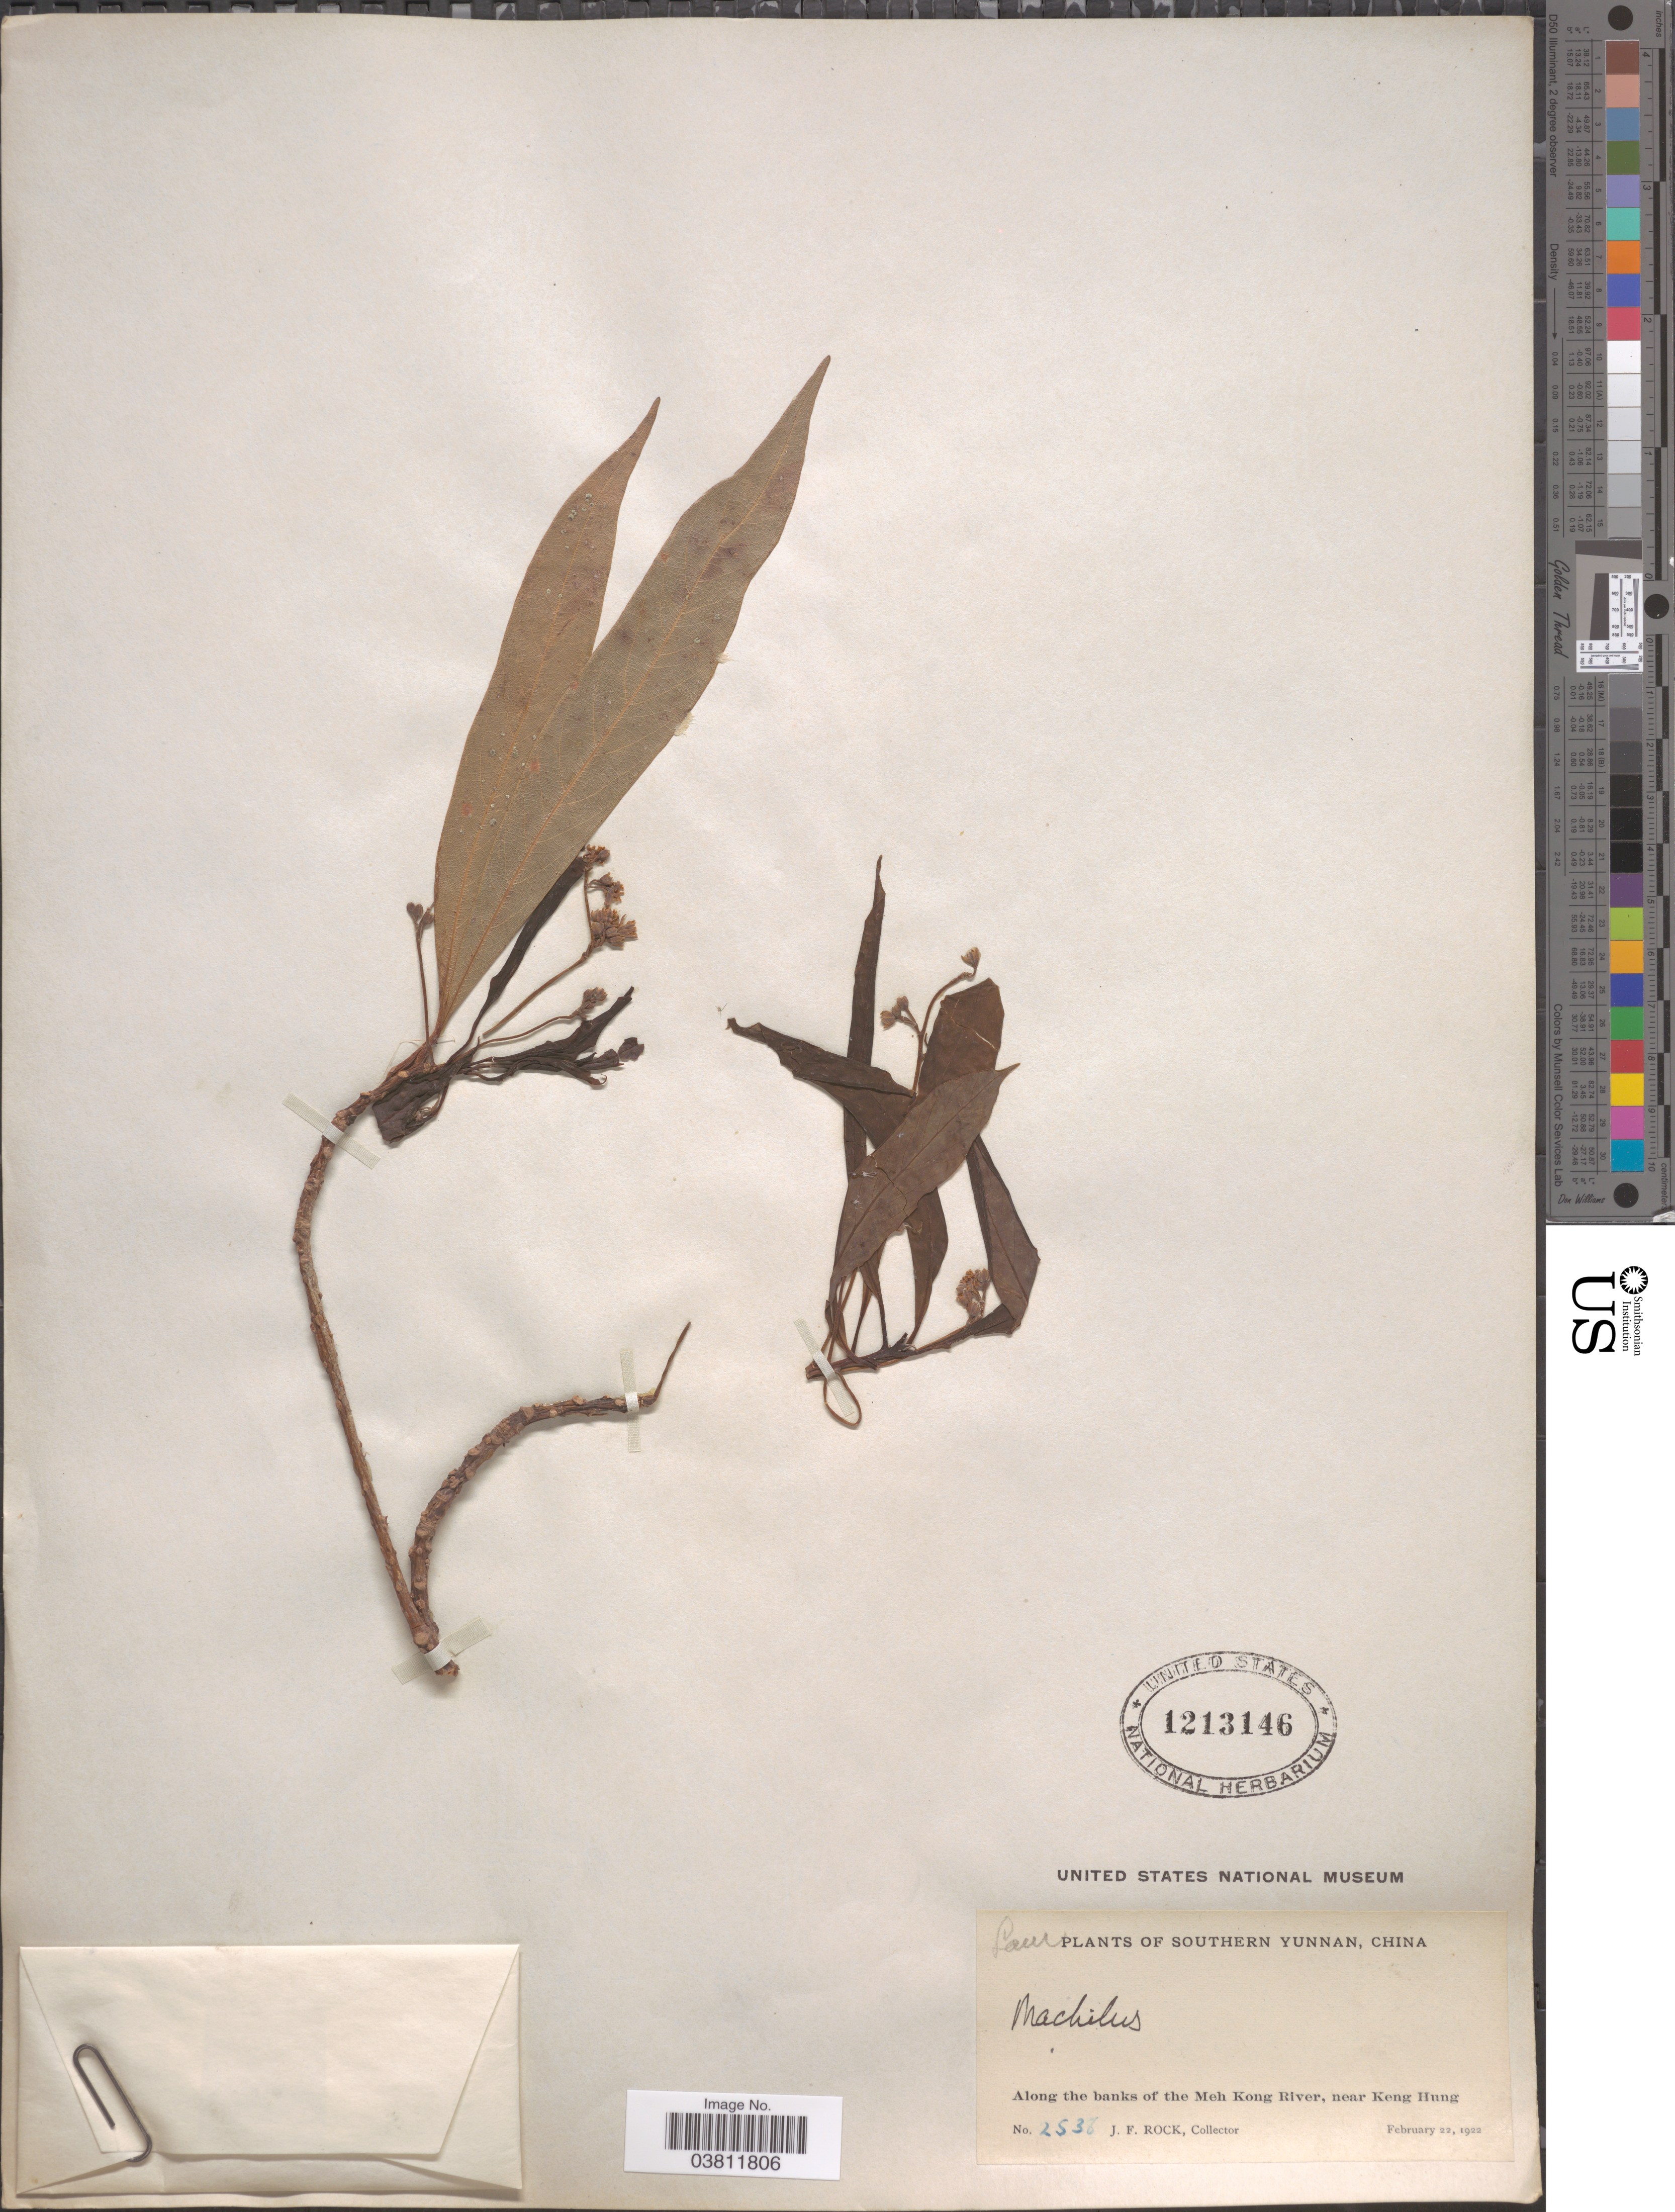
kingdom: Plantae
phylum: Tracheophyta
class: Magnoliopsida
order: Laurales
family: Lauraceae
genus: Machilus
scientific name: Machilus sp.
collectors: J. Rock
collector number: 2536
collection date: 1922-02-22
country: China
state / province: Yunnan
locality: Southern Yunnan, Along the banks of the Meh Kong River, near Keng Hung.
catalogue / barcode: US 1213146